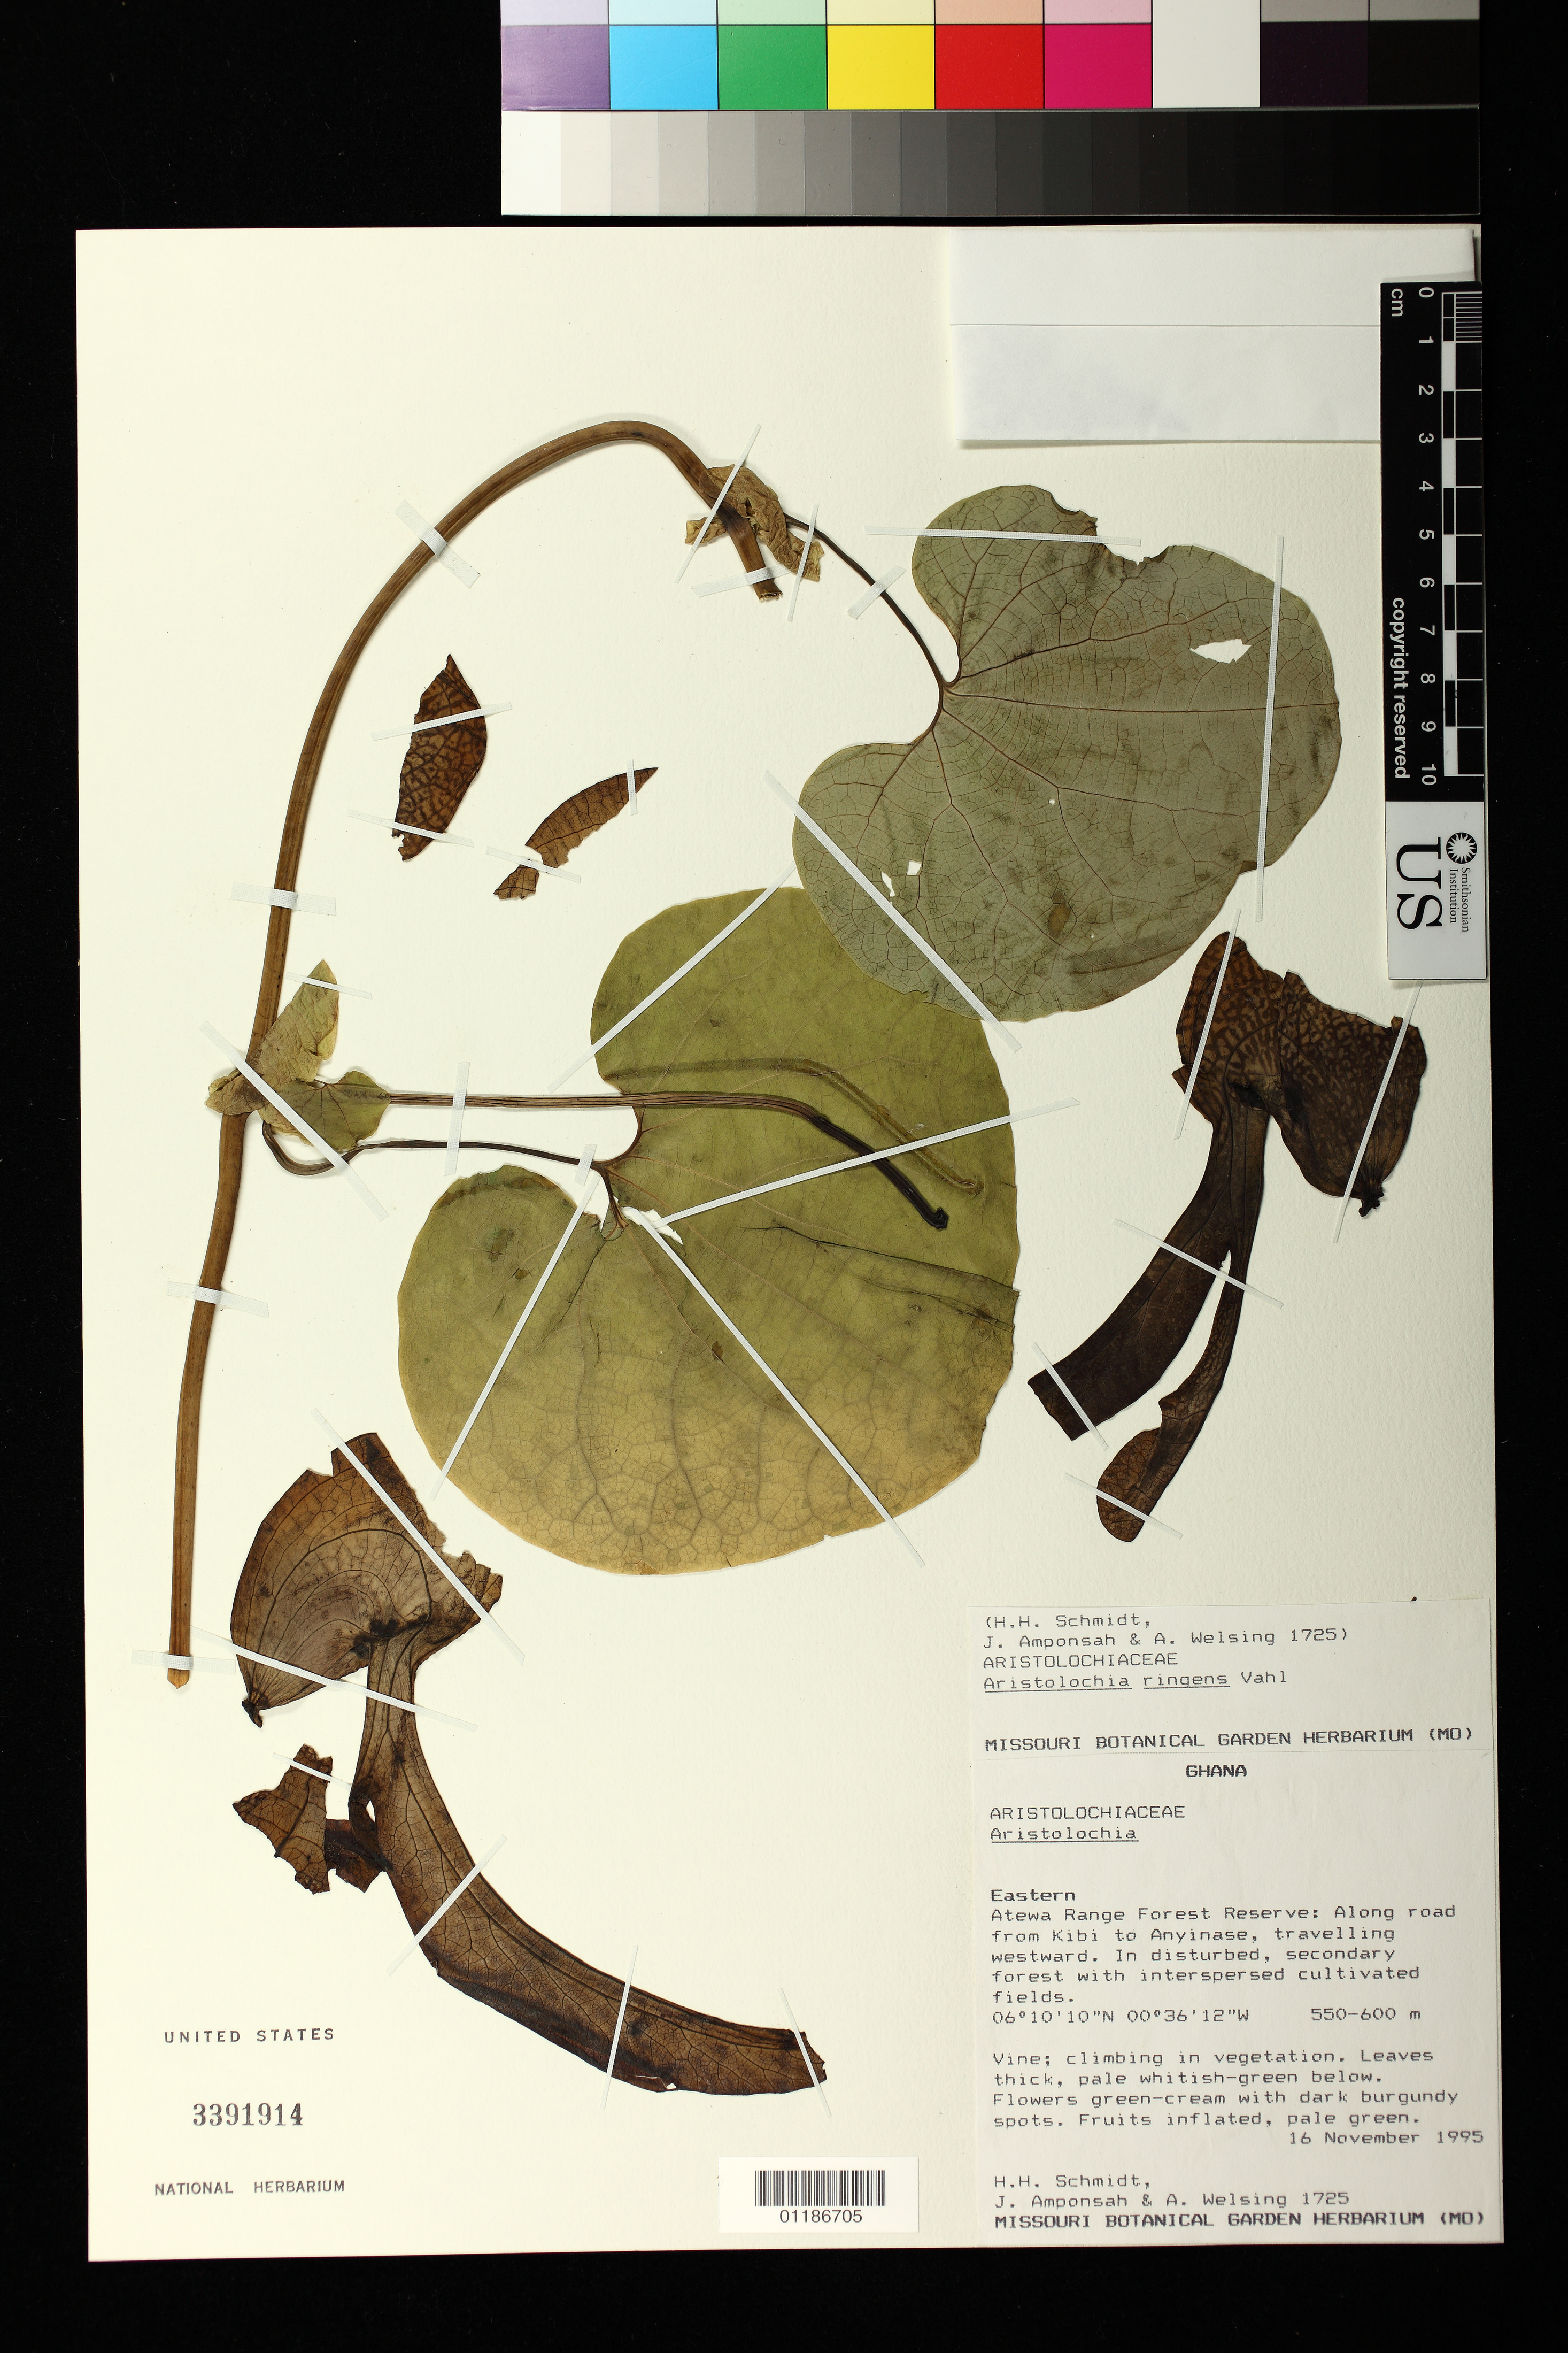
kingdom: Plantae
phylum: Tracheophyta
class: Magnoliopsida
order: Piperales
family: Aristolochiaceae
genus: Aristolochia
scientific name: Aristolochia ringens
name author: Vahl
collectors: H. H. Schmidt, J. Amponsah & A. Welsing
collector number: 1725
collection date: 1995-11-16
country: Ghana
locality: Atewa Range Forest Reserve: Along road from Kibi to Anyinase, travelling westward. In disturbed, secondary forest with interspersed cultivated fields.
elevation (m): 550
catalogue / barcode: US 3391914